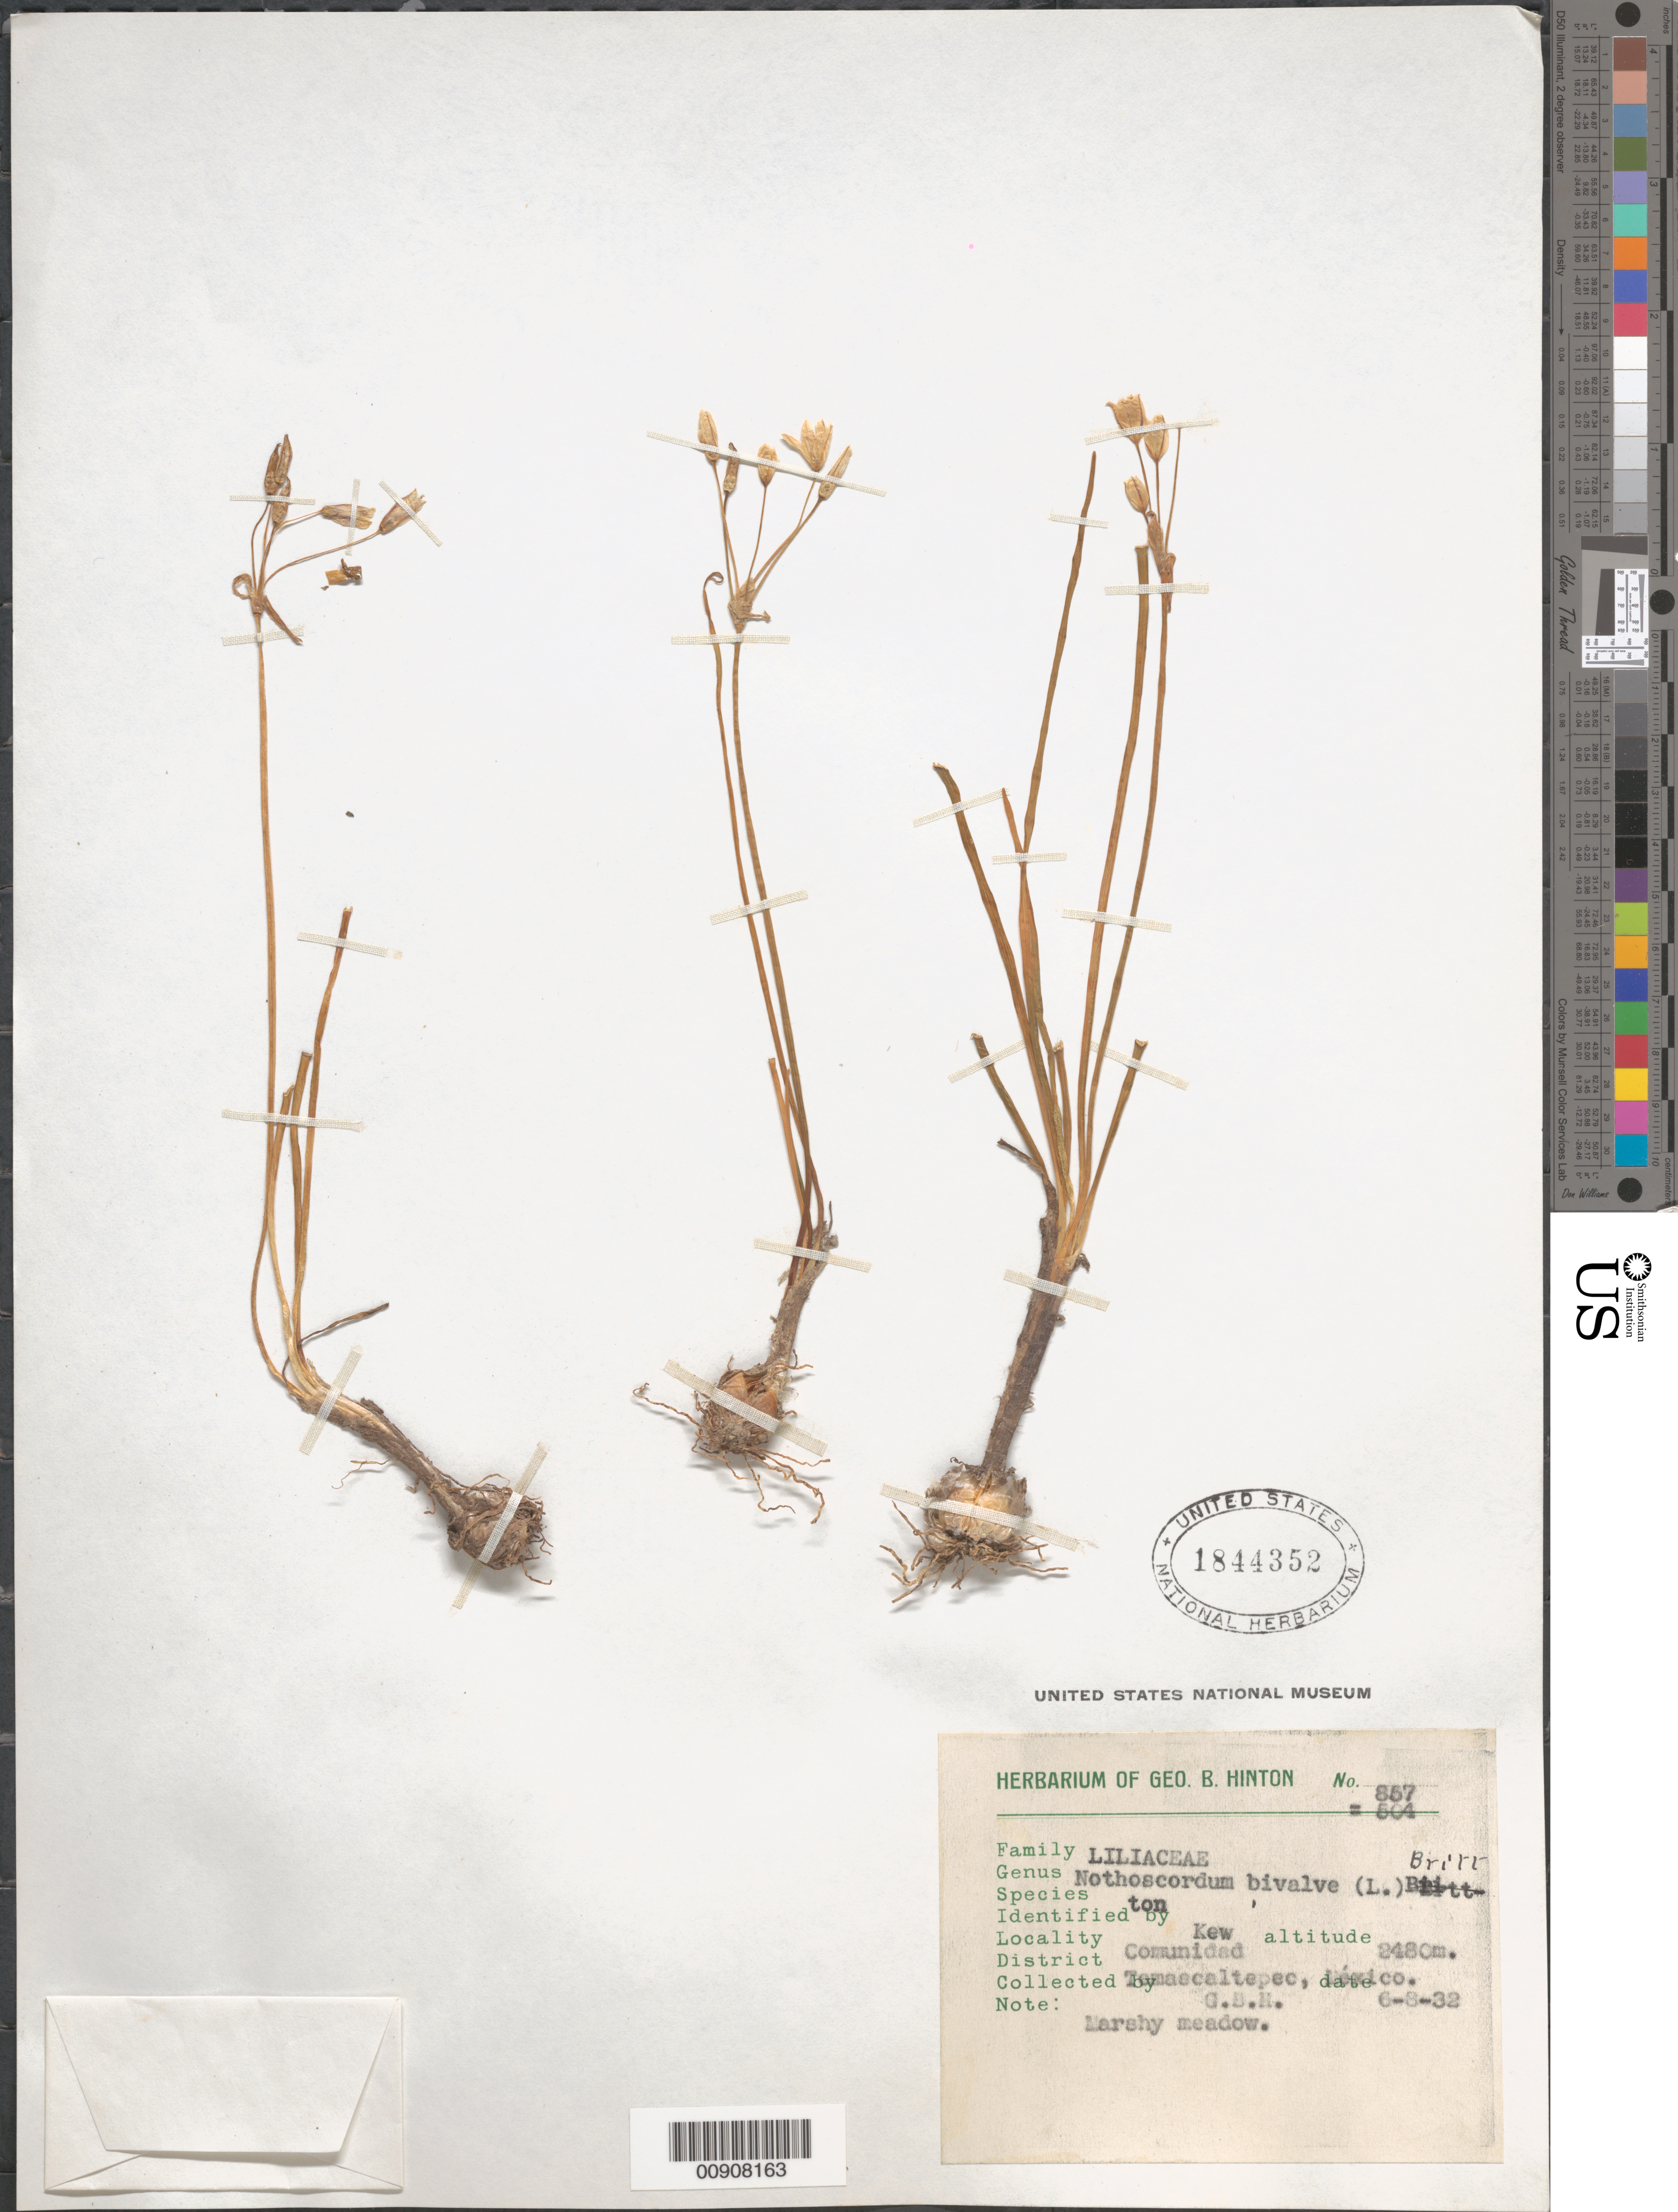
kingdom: Plantae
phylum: Tracheophyta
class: Liliopsida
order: Asparagales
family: Amaryllidaceae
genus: Nothoscordum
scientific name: Nothoscordum bivalve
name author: (L.) Britton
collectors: G. B. Hinton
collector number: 857 = 804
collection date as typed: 08 Jun 1932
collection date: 1932-06-08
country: Mexico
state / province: México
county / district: Temascaltepec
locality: Comunidad, District Temascaltepec, State of México.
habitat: Marshy meadow.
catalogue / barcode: US 1844352